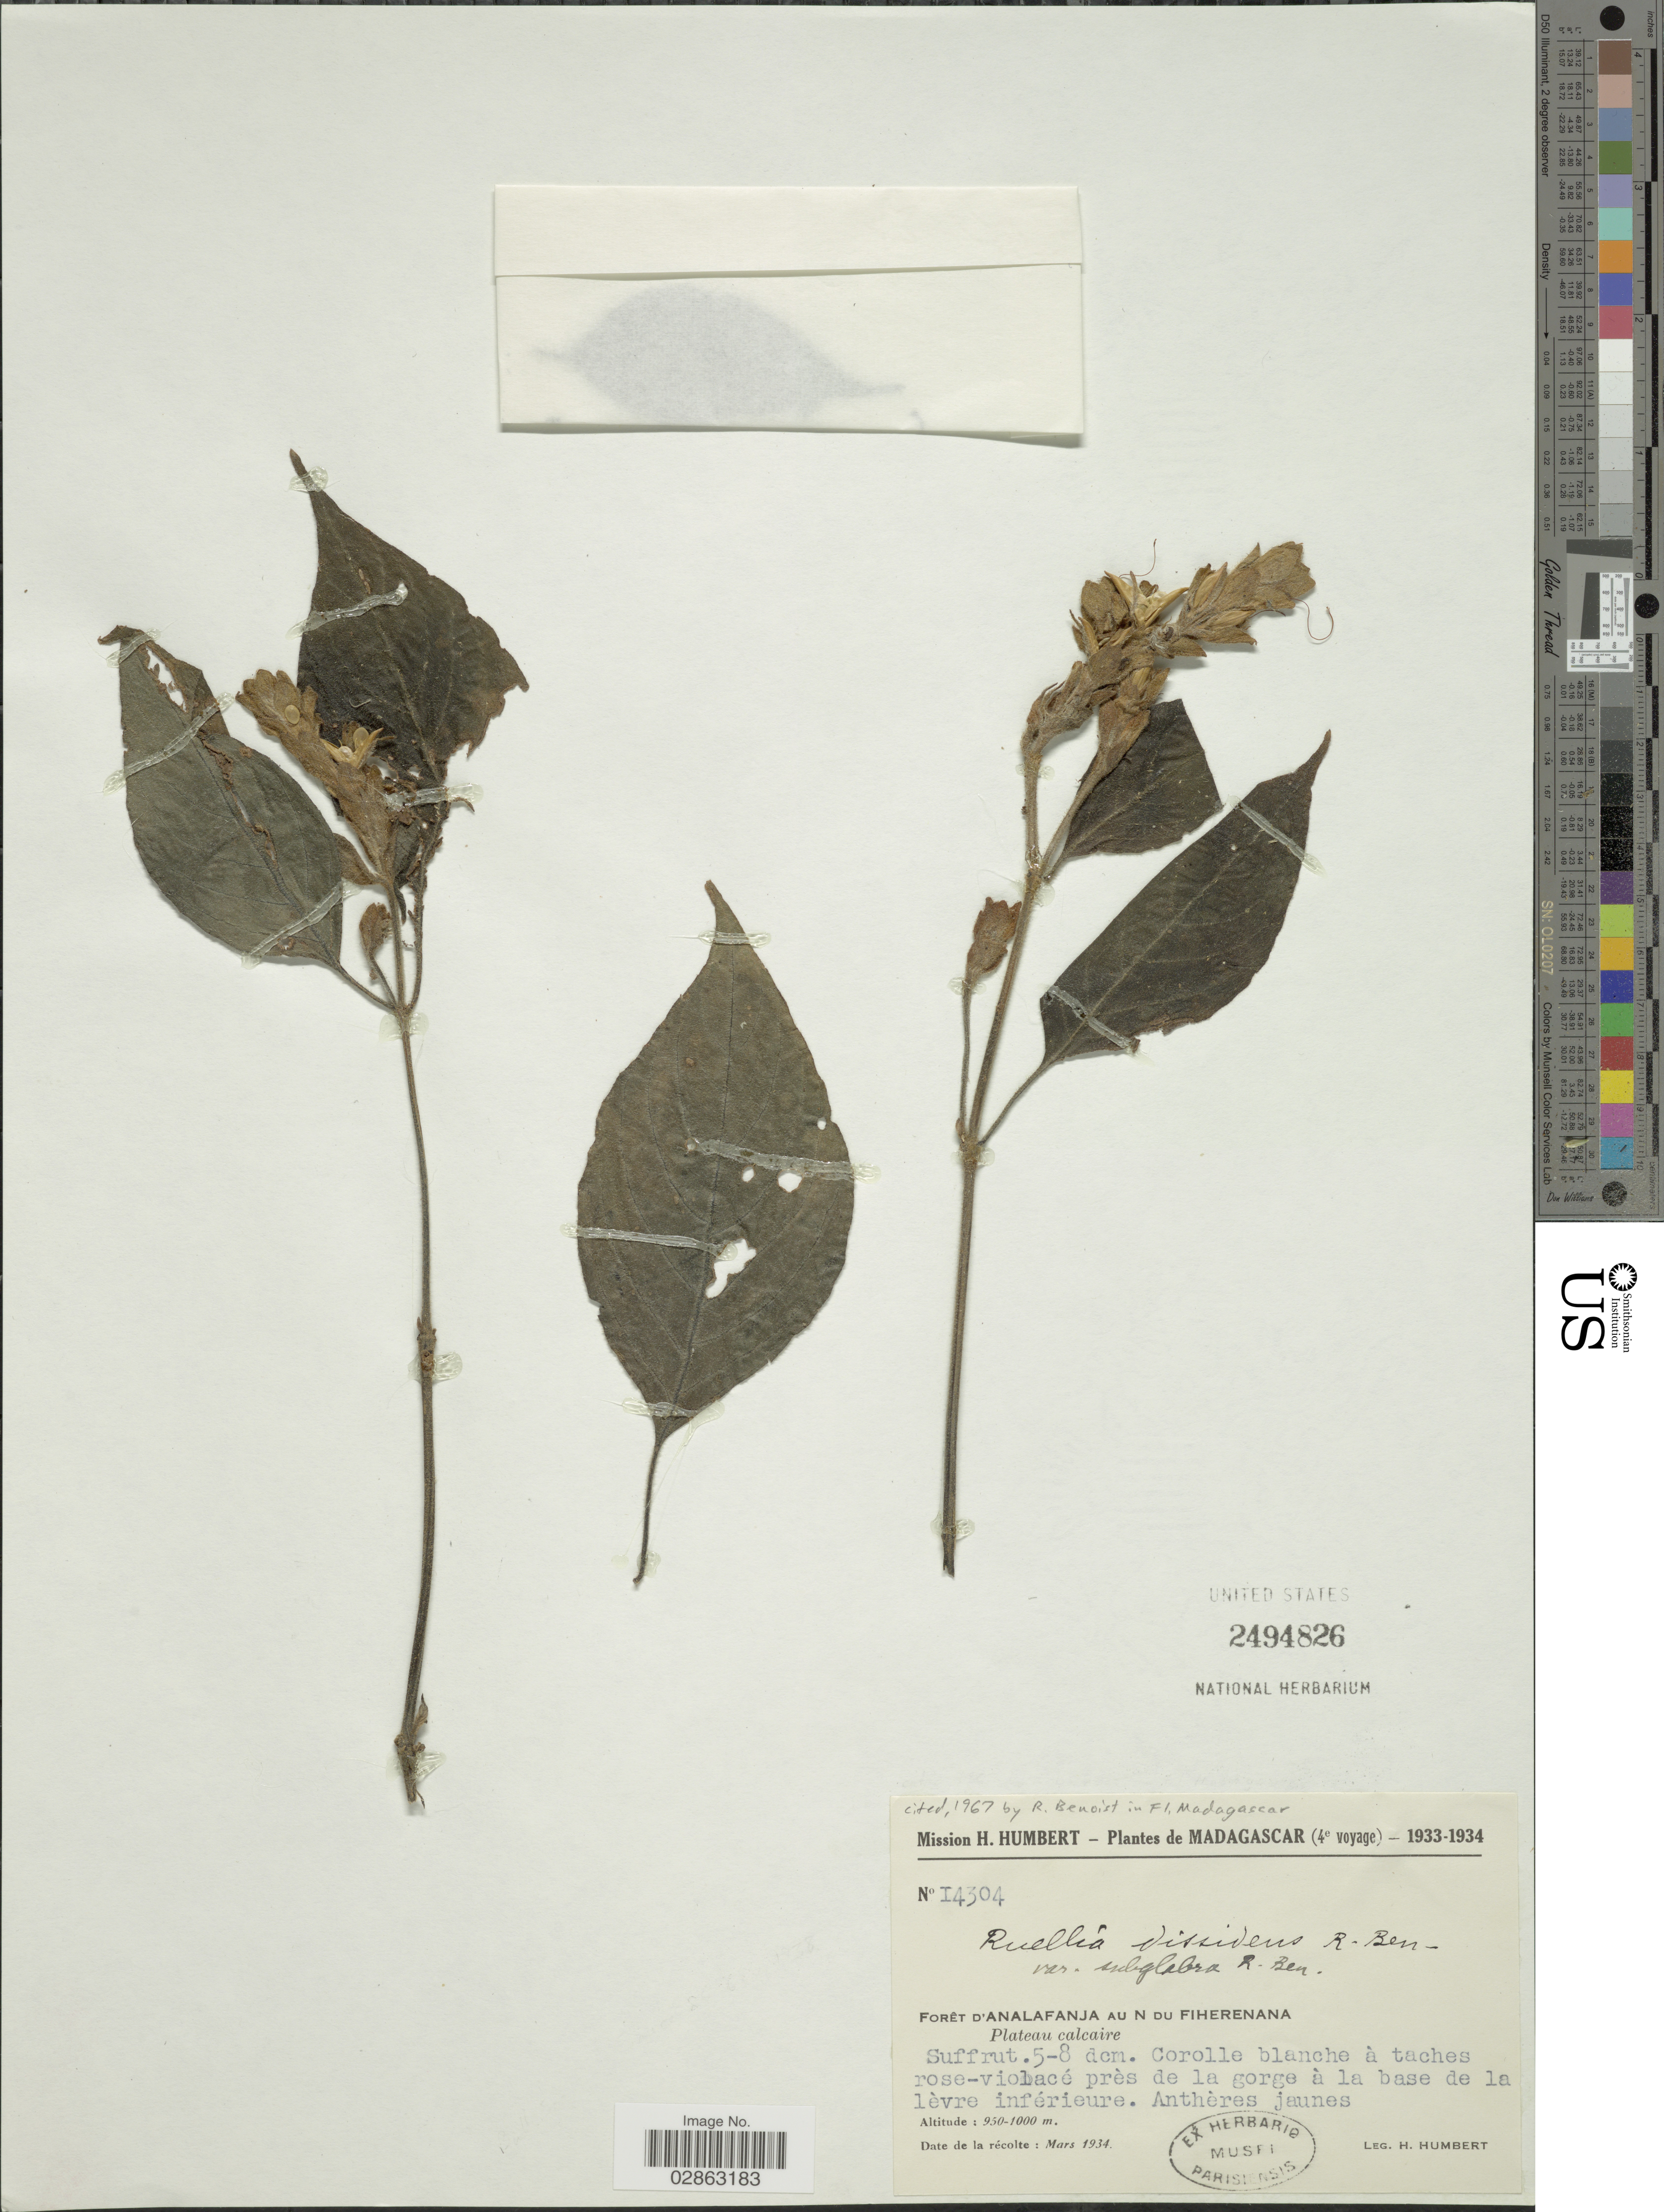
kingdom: Plantae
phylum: Tracheophyta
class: Magnoliopsida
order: Lamiales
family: Acanthaceae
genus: Ruellia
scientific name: Ruellia dissidens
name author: Benoist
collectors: H. Humbert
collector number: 14304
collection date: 1934-03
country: Madagascar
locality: Forêt d'Analafanja au N du Fiherenana.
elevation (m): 950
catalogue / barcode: US 2494826